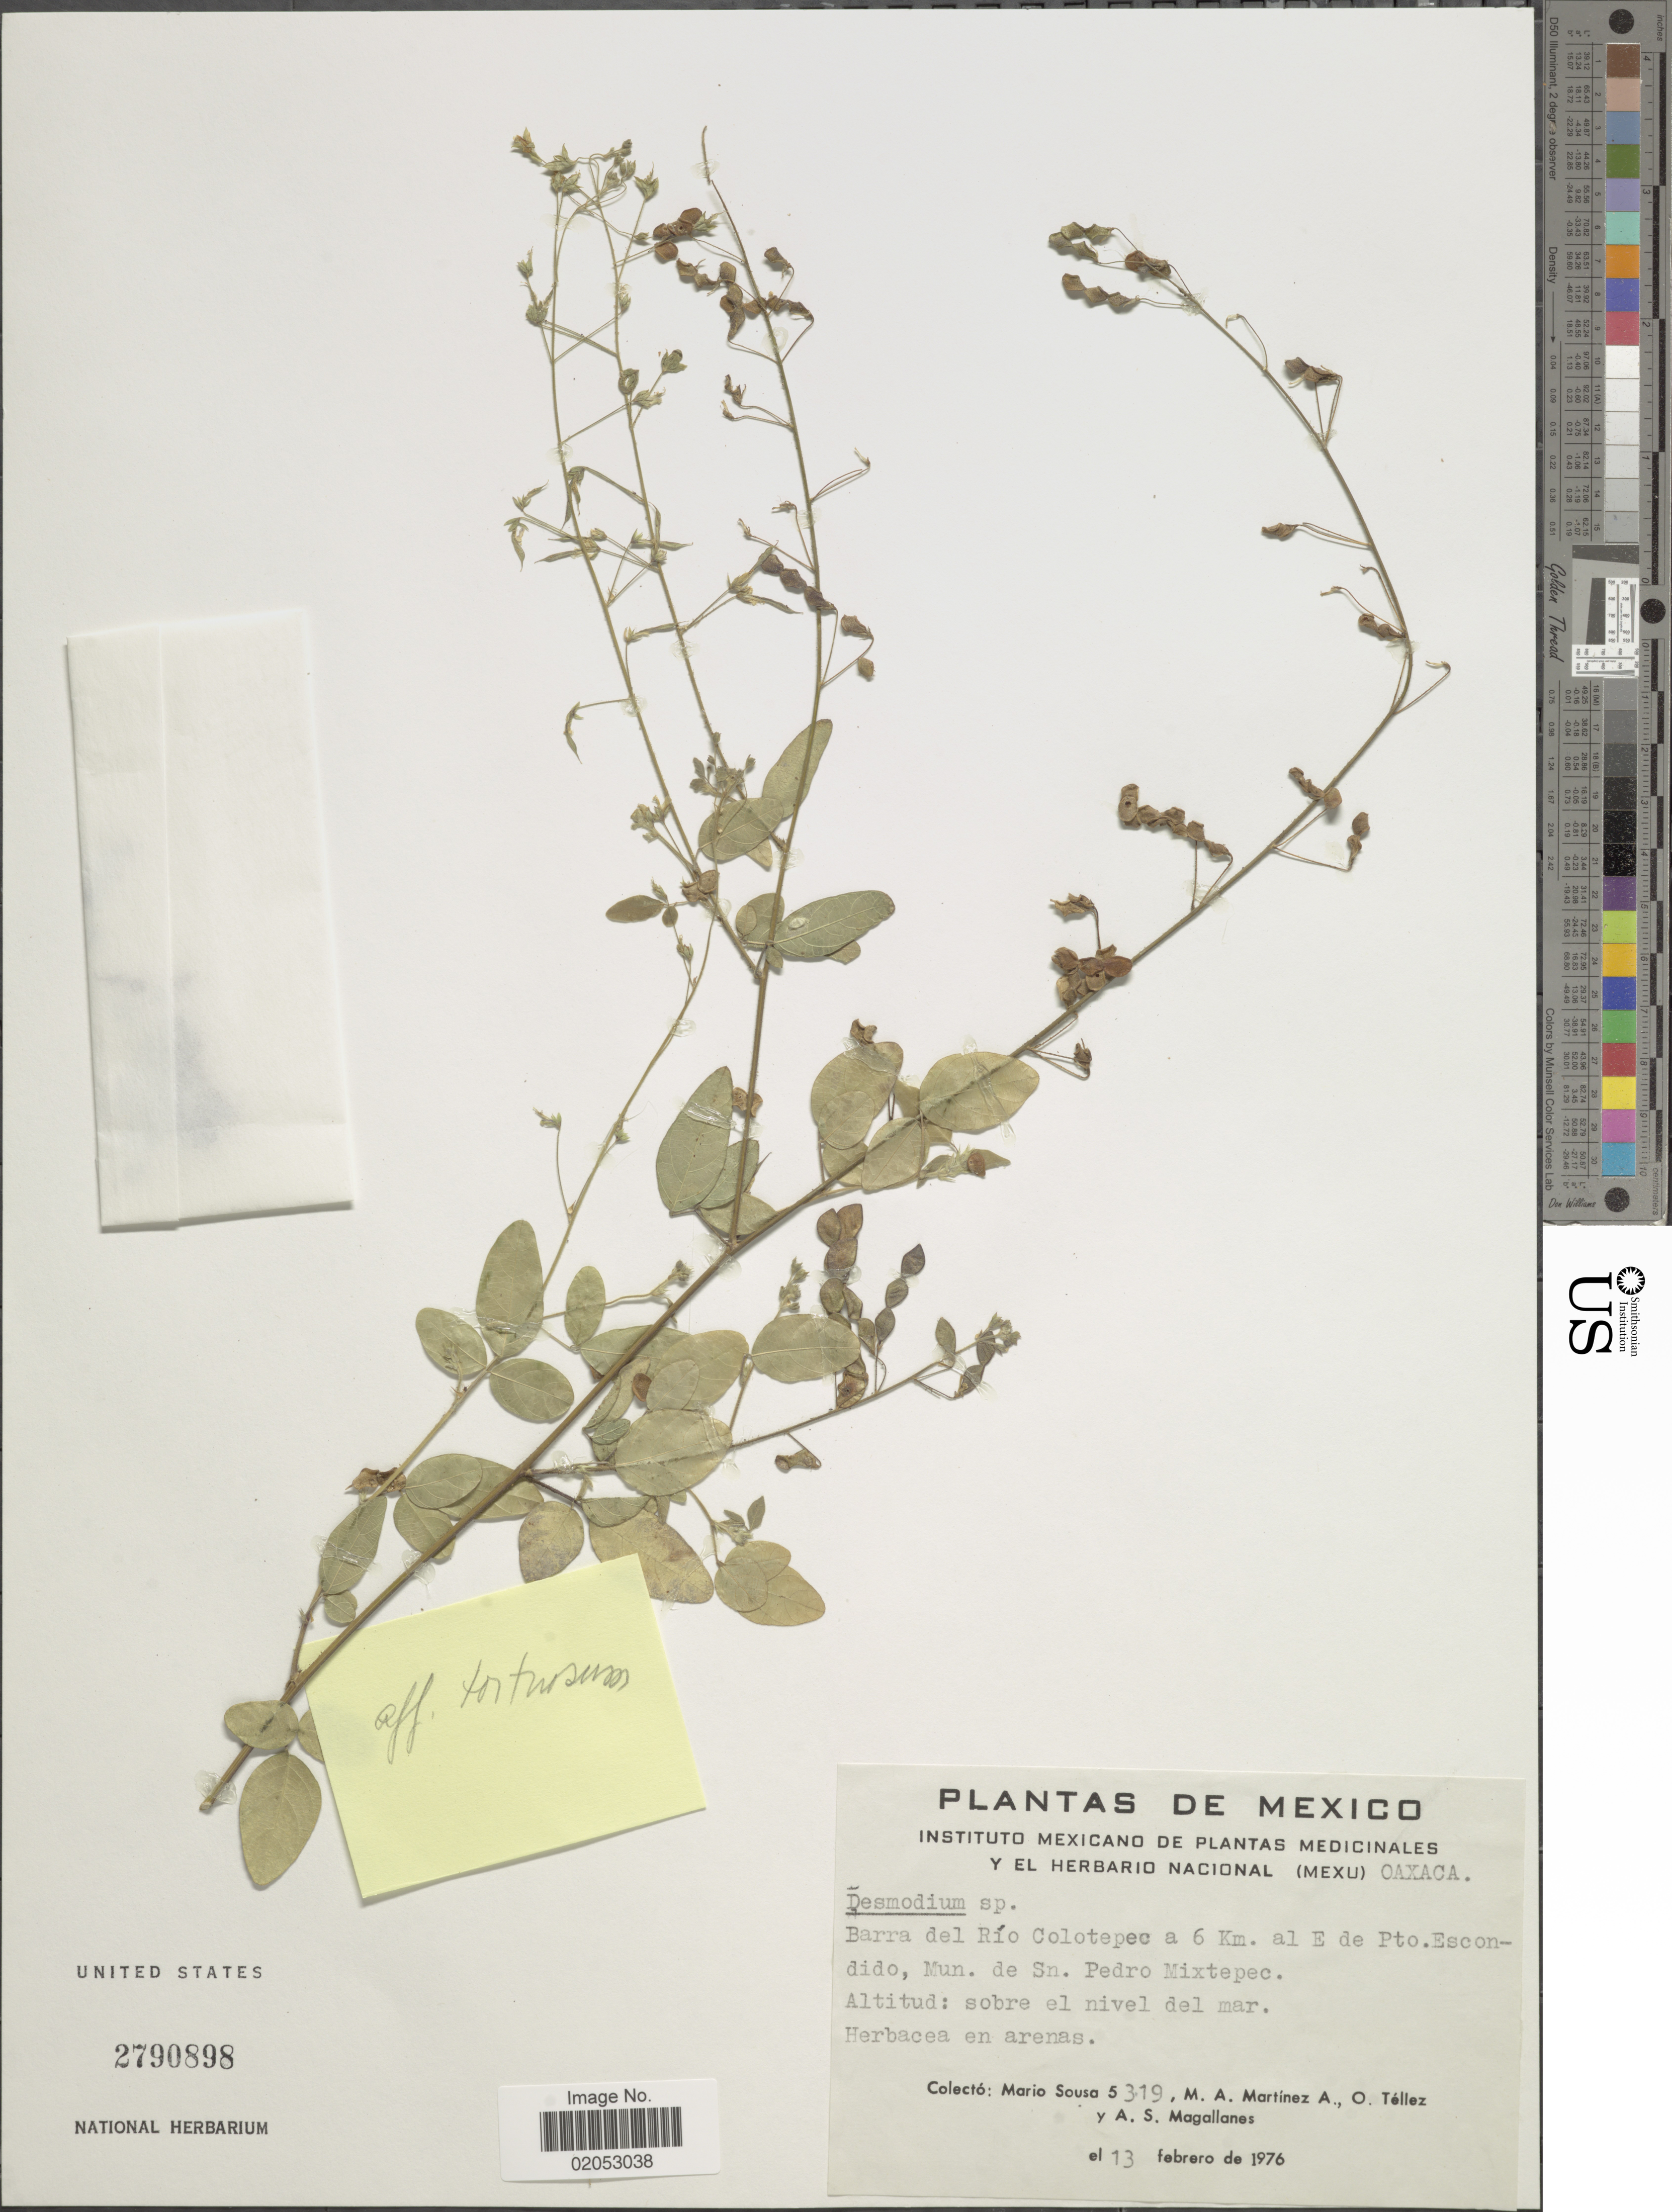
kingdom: Plantae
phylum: Tracheophyta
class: Magnoliopsida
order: Fabales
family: Fabaceae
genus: Desmodium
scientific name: Desmodium tortuosum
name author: (Sw.) DC.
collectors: M. Sousa S., M. A. Martínez Alfaro, Téllez, O. & Schubert, B.G. & A. Magallanes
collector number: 5319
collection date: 1976-02-13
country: Mexico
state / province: Oaxaca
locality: Barra del Río Colotepec a 6 Km. al E de Pto. Escondido, Mun. de Sn. Pedro Mixtepec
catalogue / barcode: US 2790898